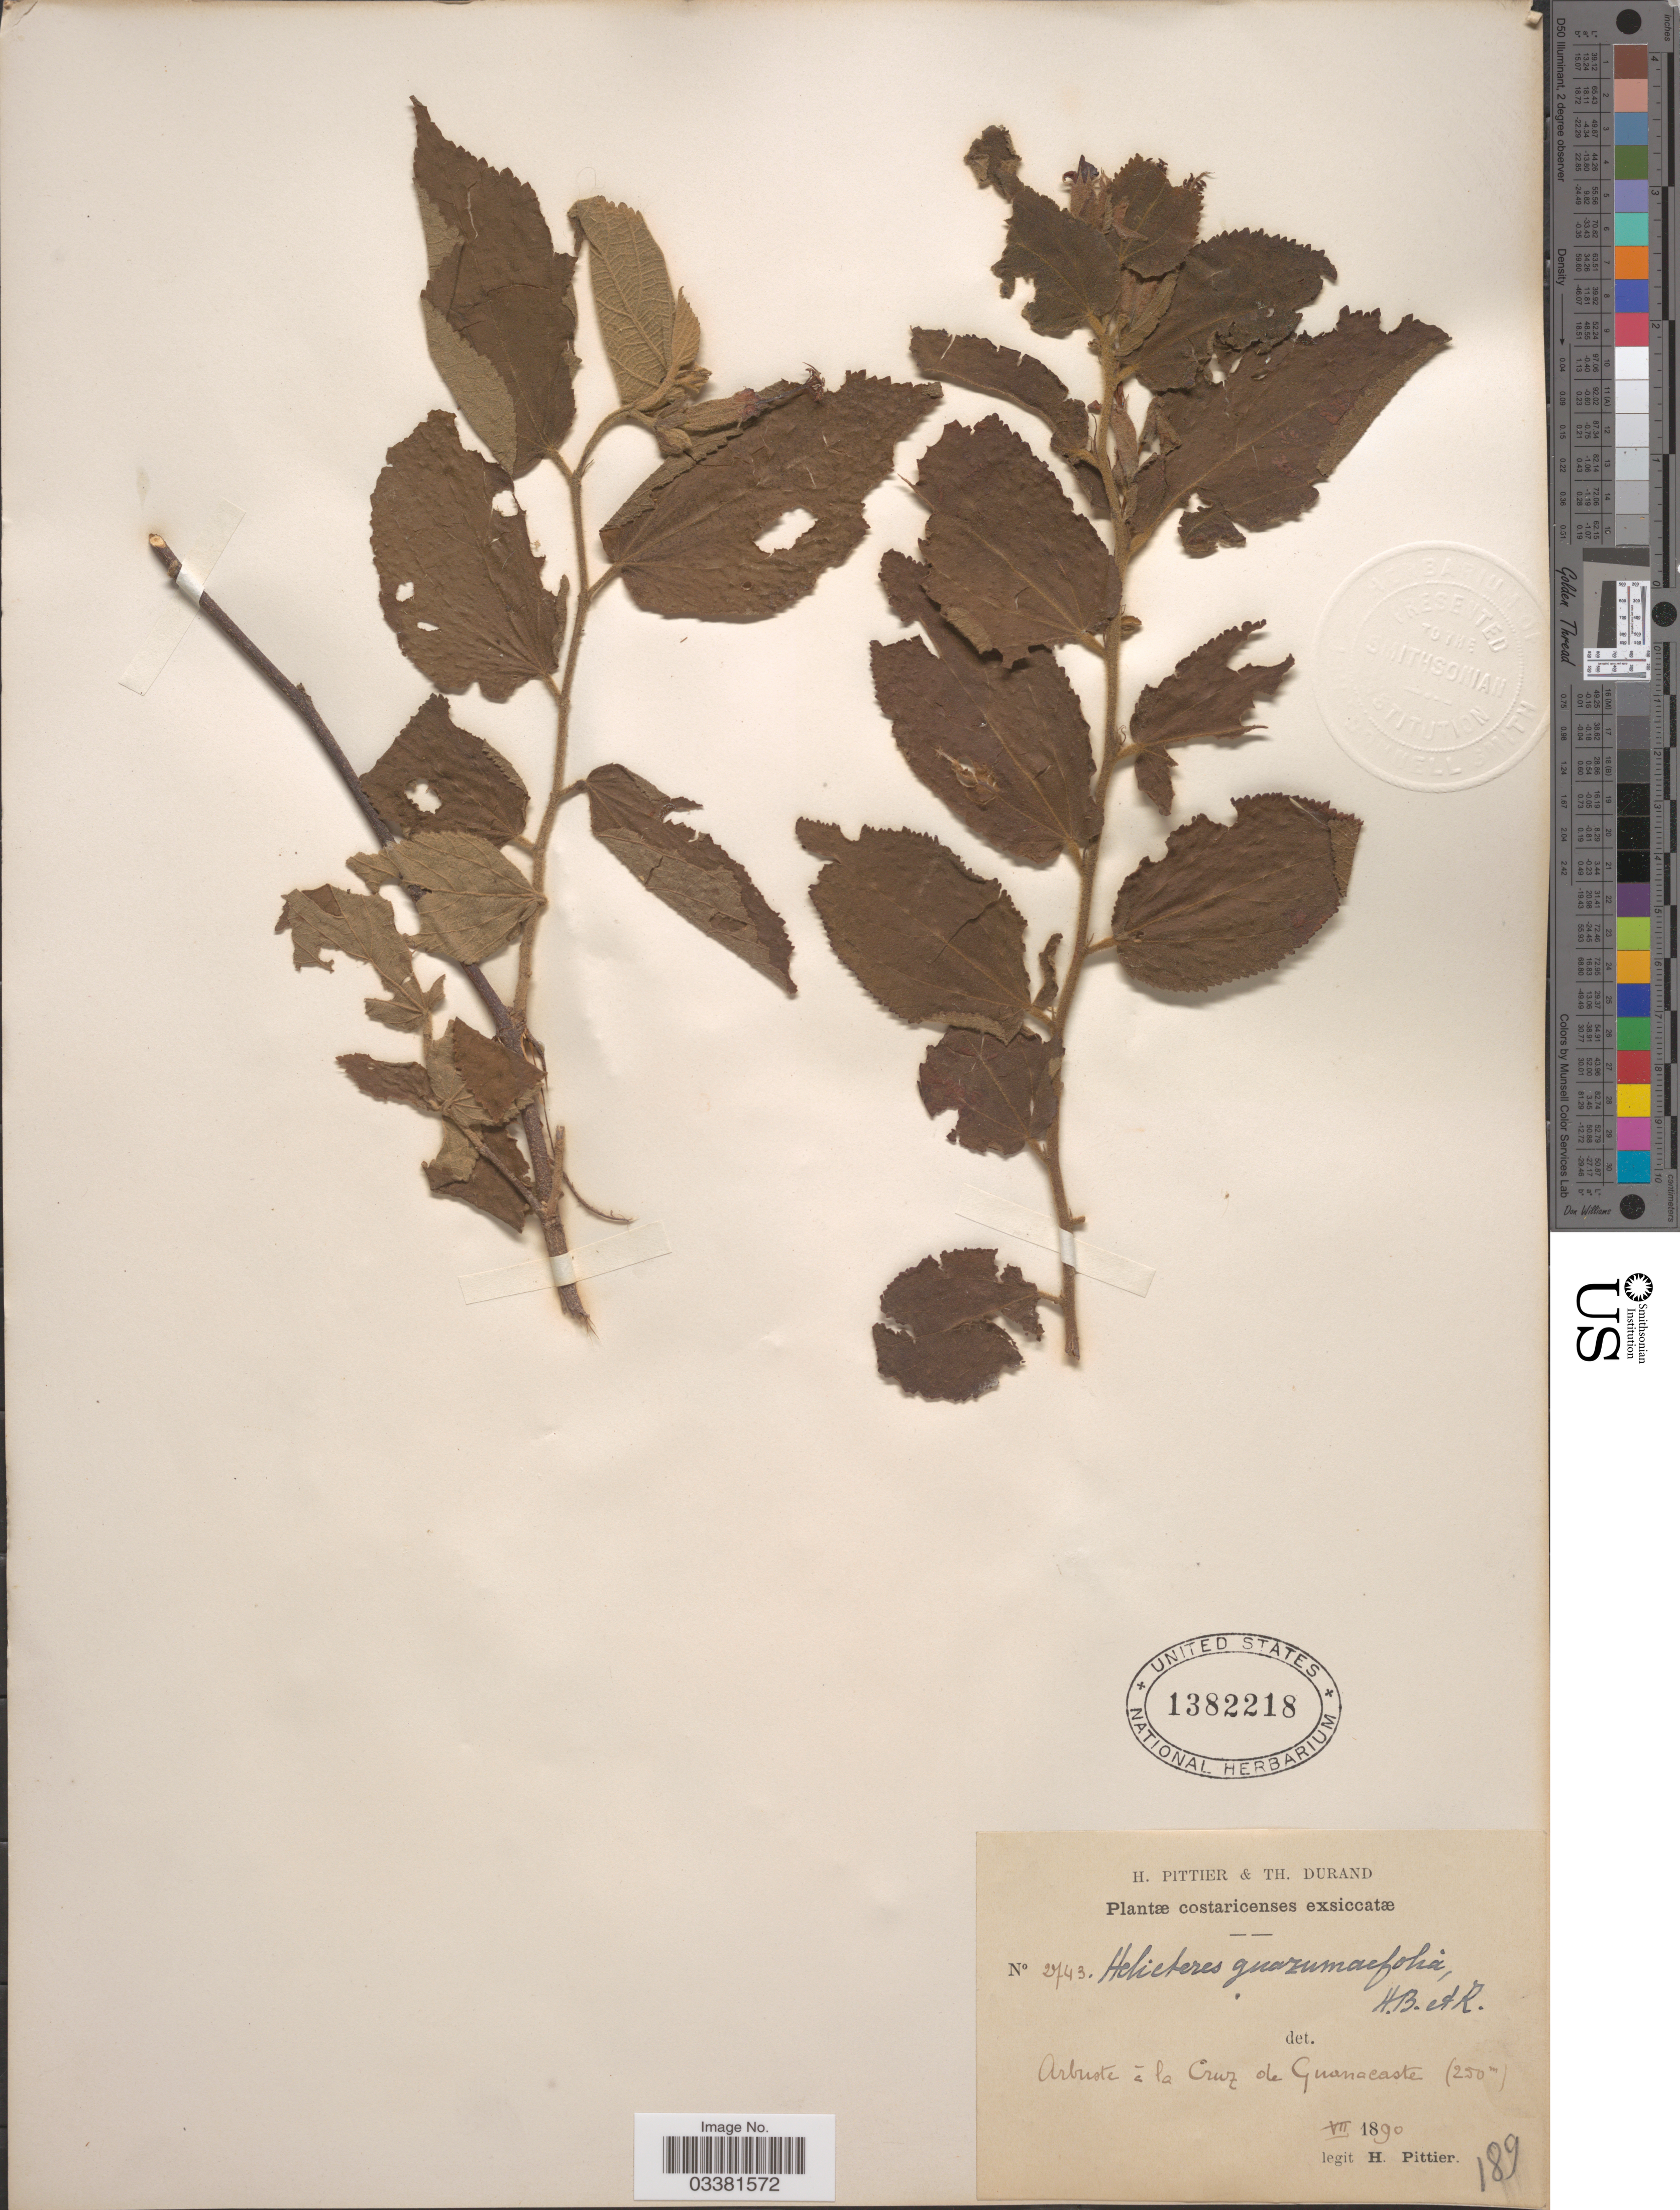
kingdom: Plantae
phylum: Tracheophyta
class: Magnoliopsida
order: Malvales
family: Malvaceae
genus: Helicteres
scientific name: Helicteres guazumifolia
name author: Kunth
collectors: H. F. Pittier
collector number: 2743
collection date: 1890-07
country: Costa Rica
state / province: Guanacaste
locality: Arbuste á la Cruz de Guanacaste.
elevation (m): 250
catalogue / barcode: US 1382218